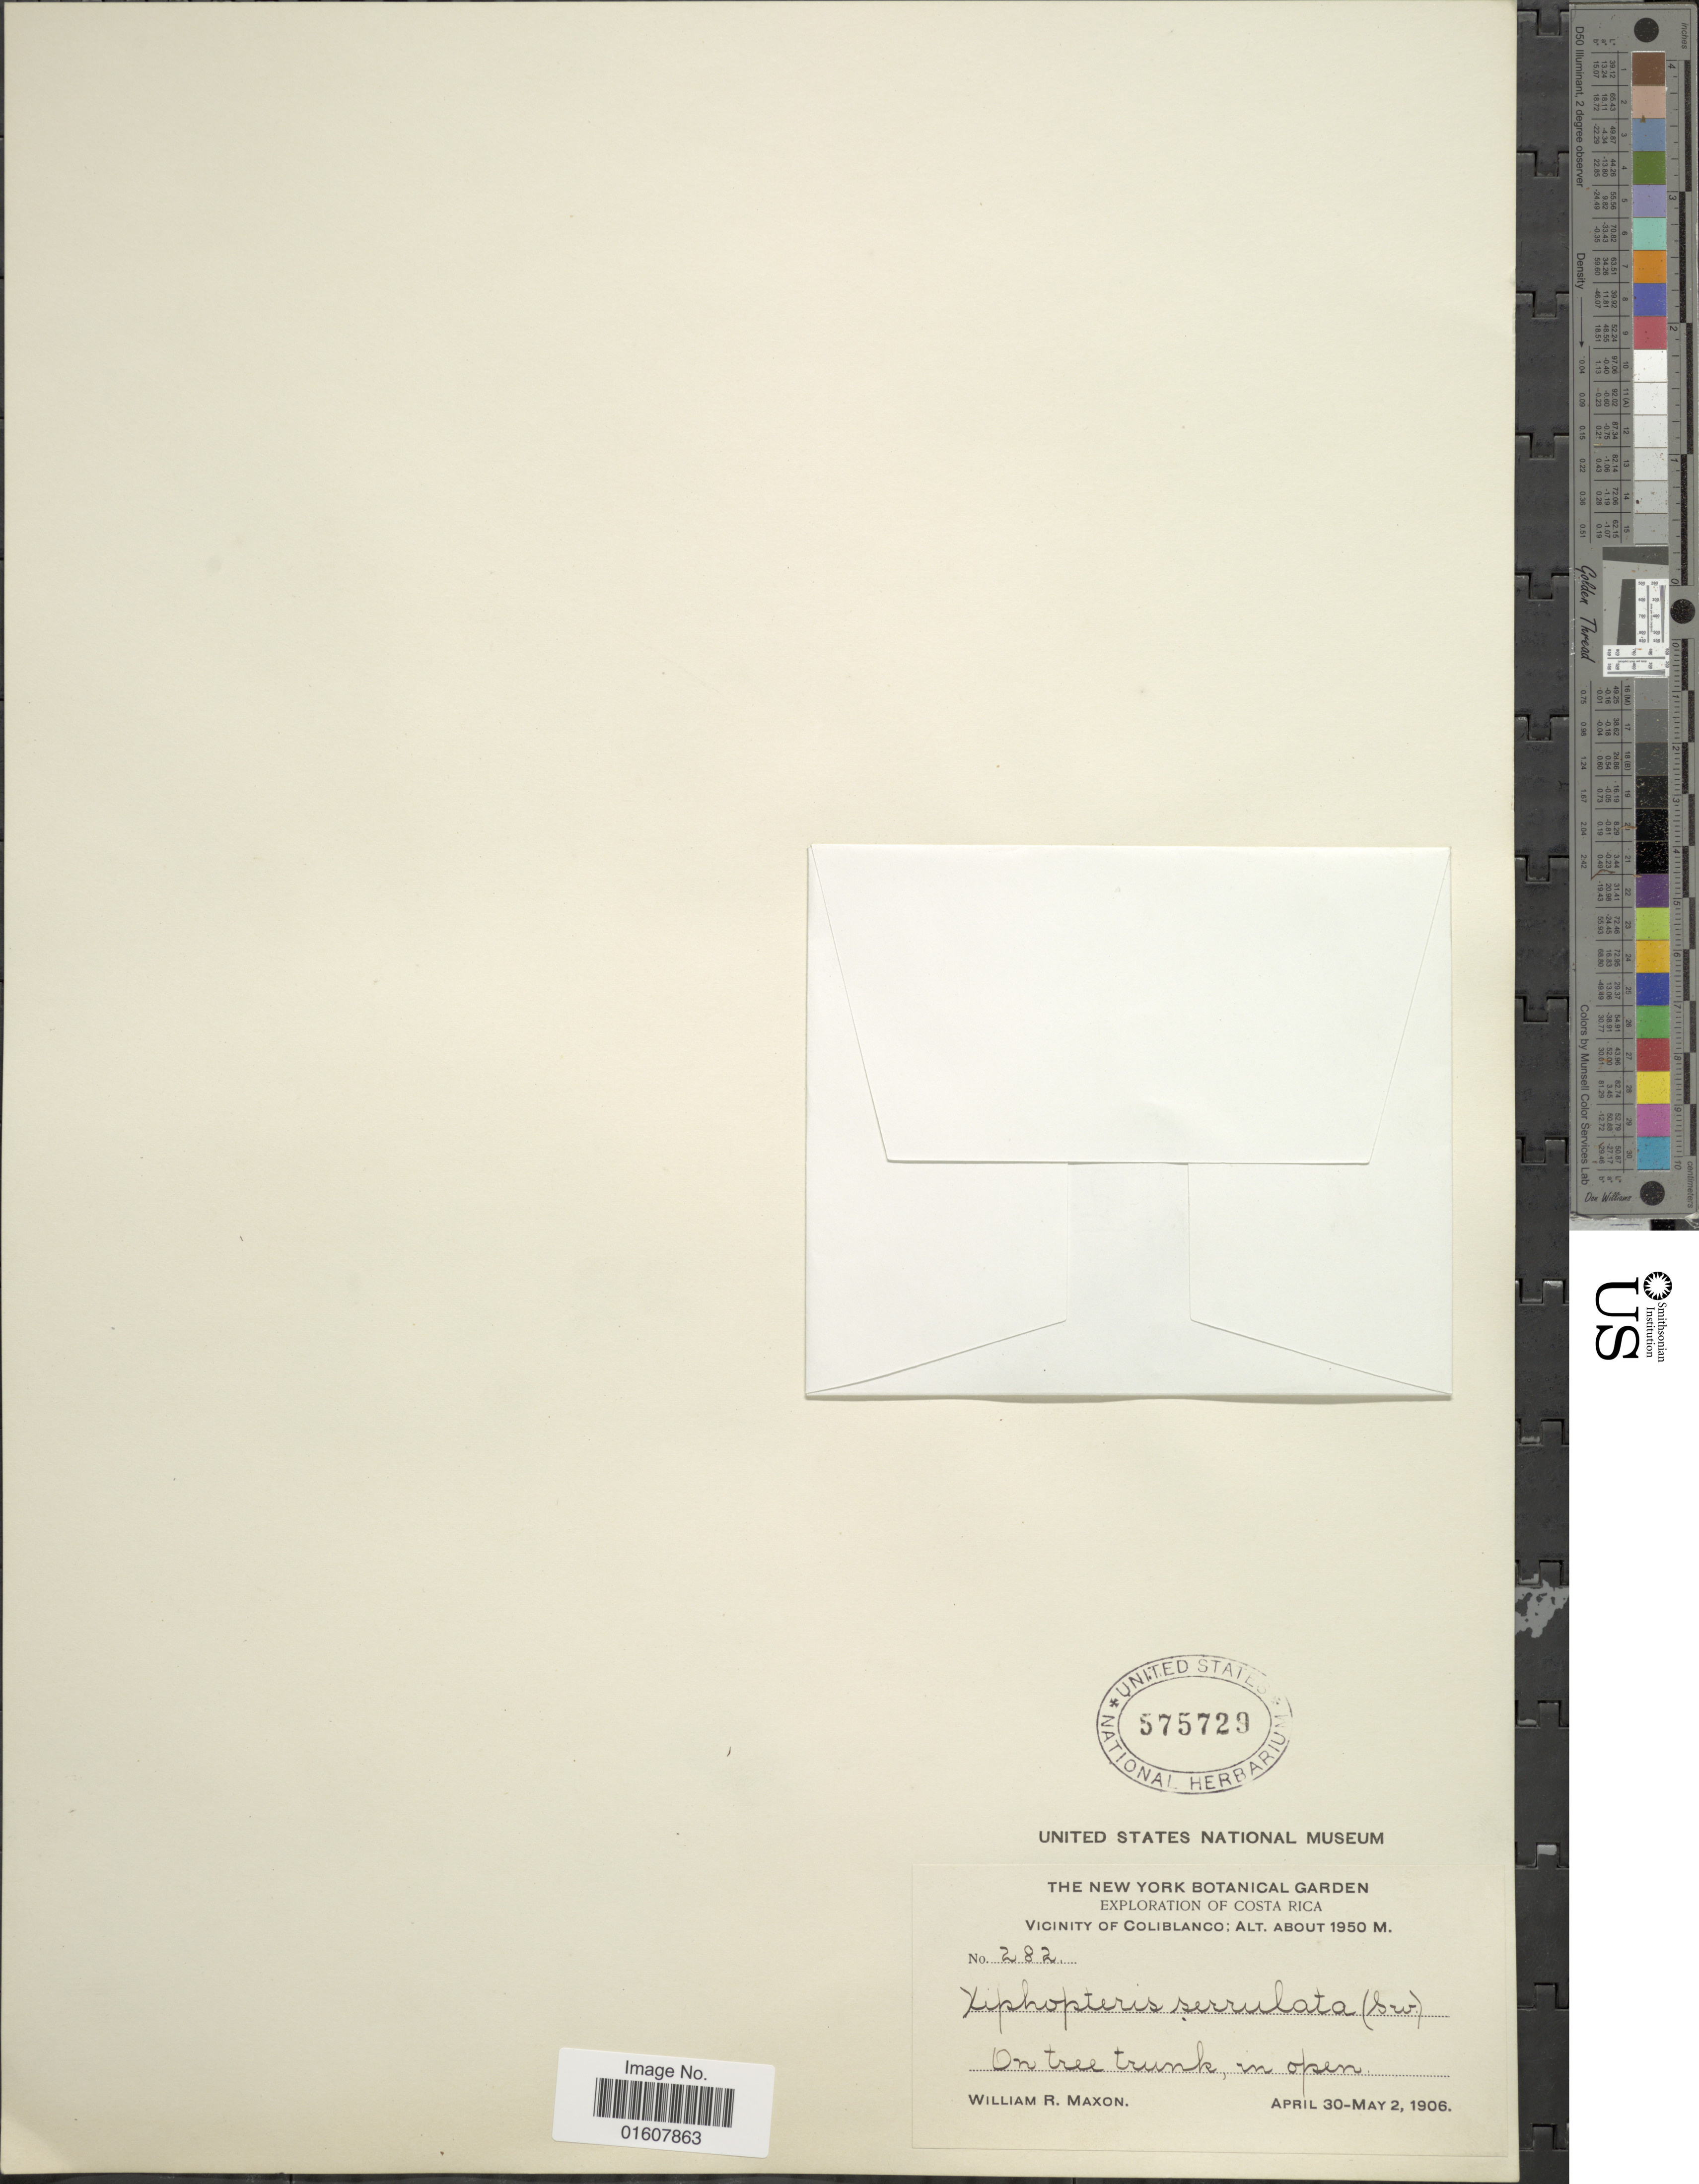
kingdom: Plantae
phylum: Tracheophyta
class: Polypodiopsida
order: Polypodiales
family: Polypodiaceae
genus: Cochlidium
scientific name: Cochlidium serrulatum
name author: (Sw.) L.E. Bishop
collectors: W. R. Maxon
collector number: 282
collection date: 1906-04-30/1906-05-02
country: Costa Rica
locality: Vicinity of Coliblanco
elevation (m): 1950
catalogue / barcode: US 575729